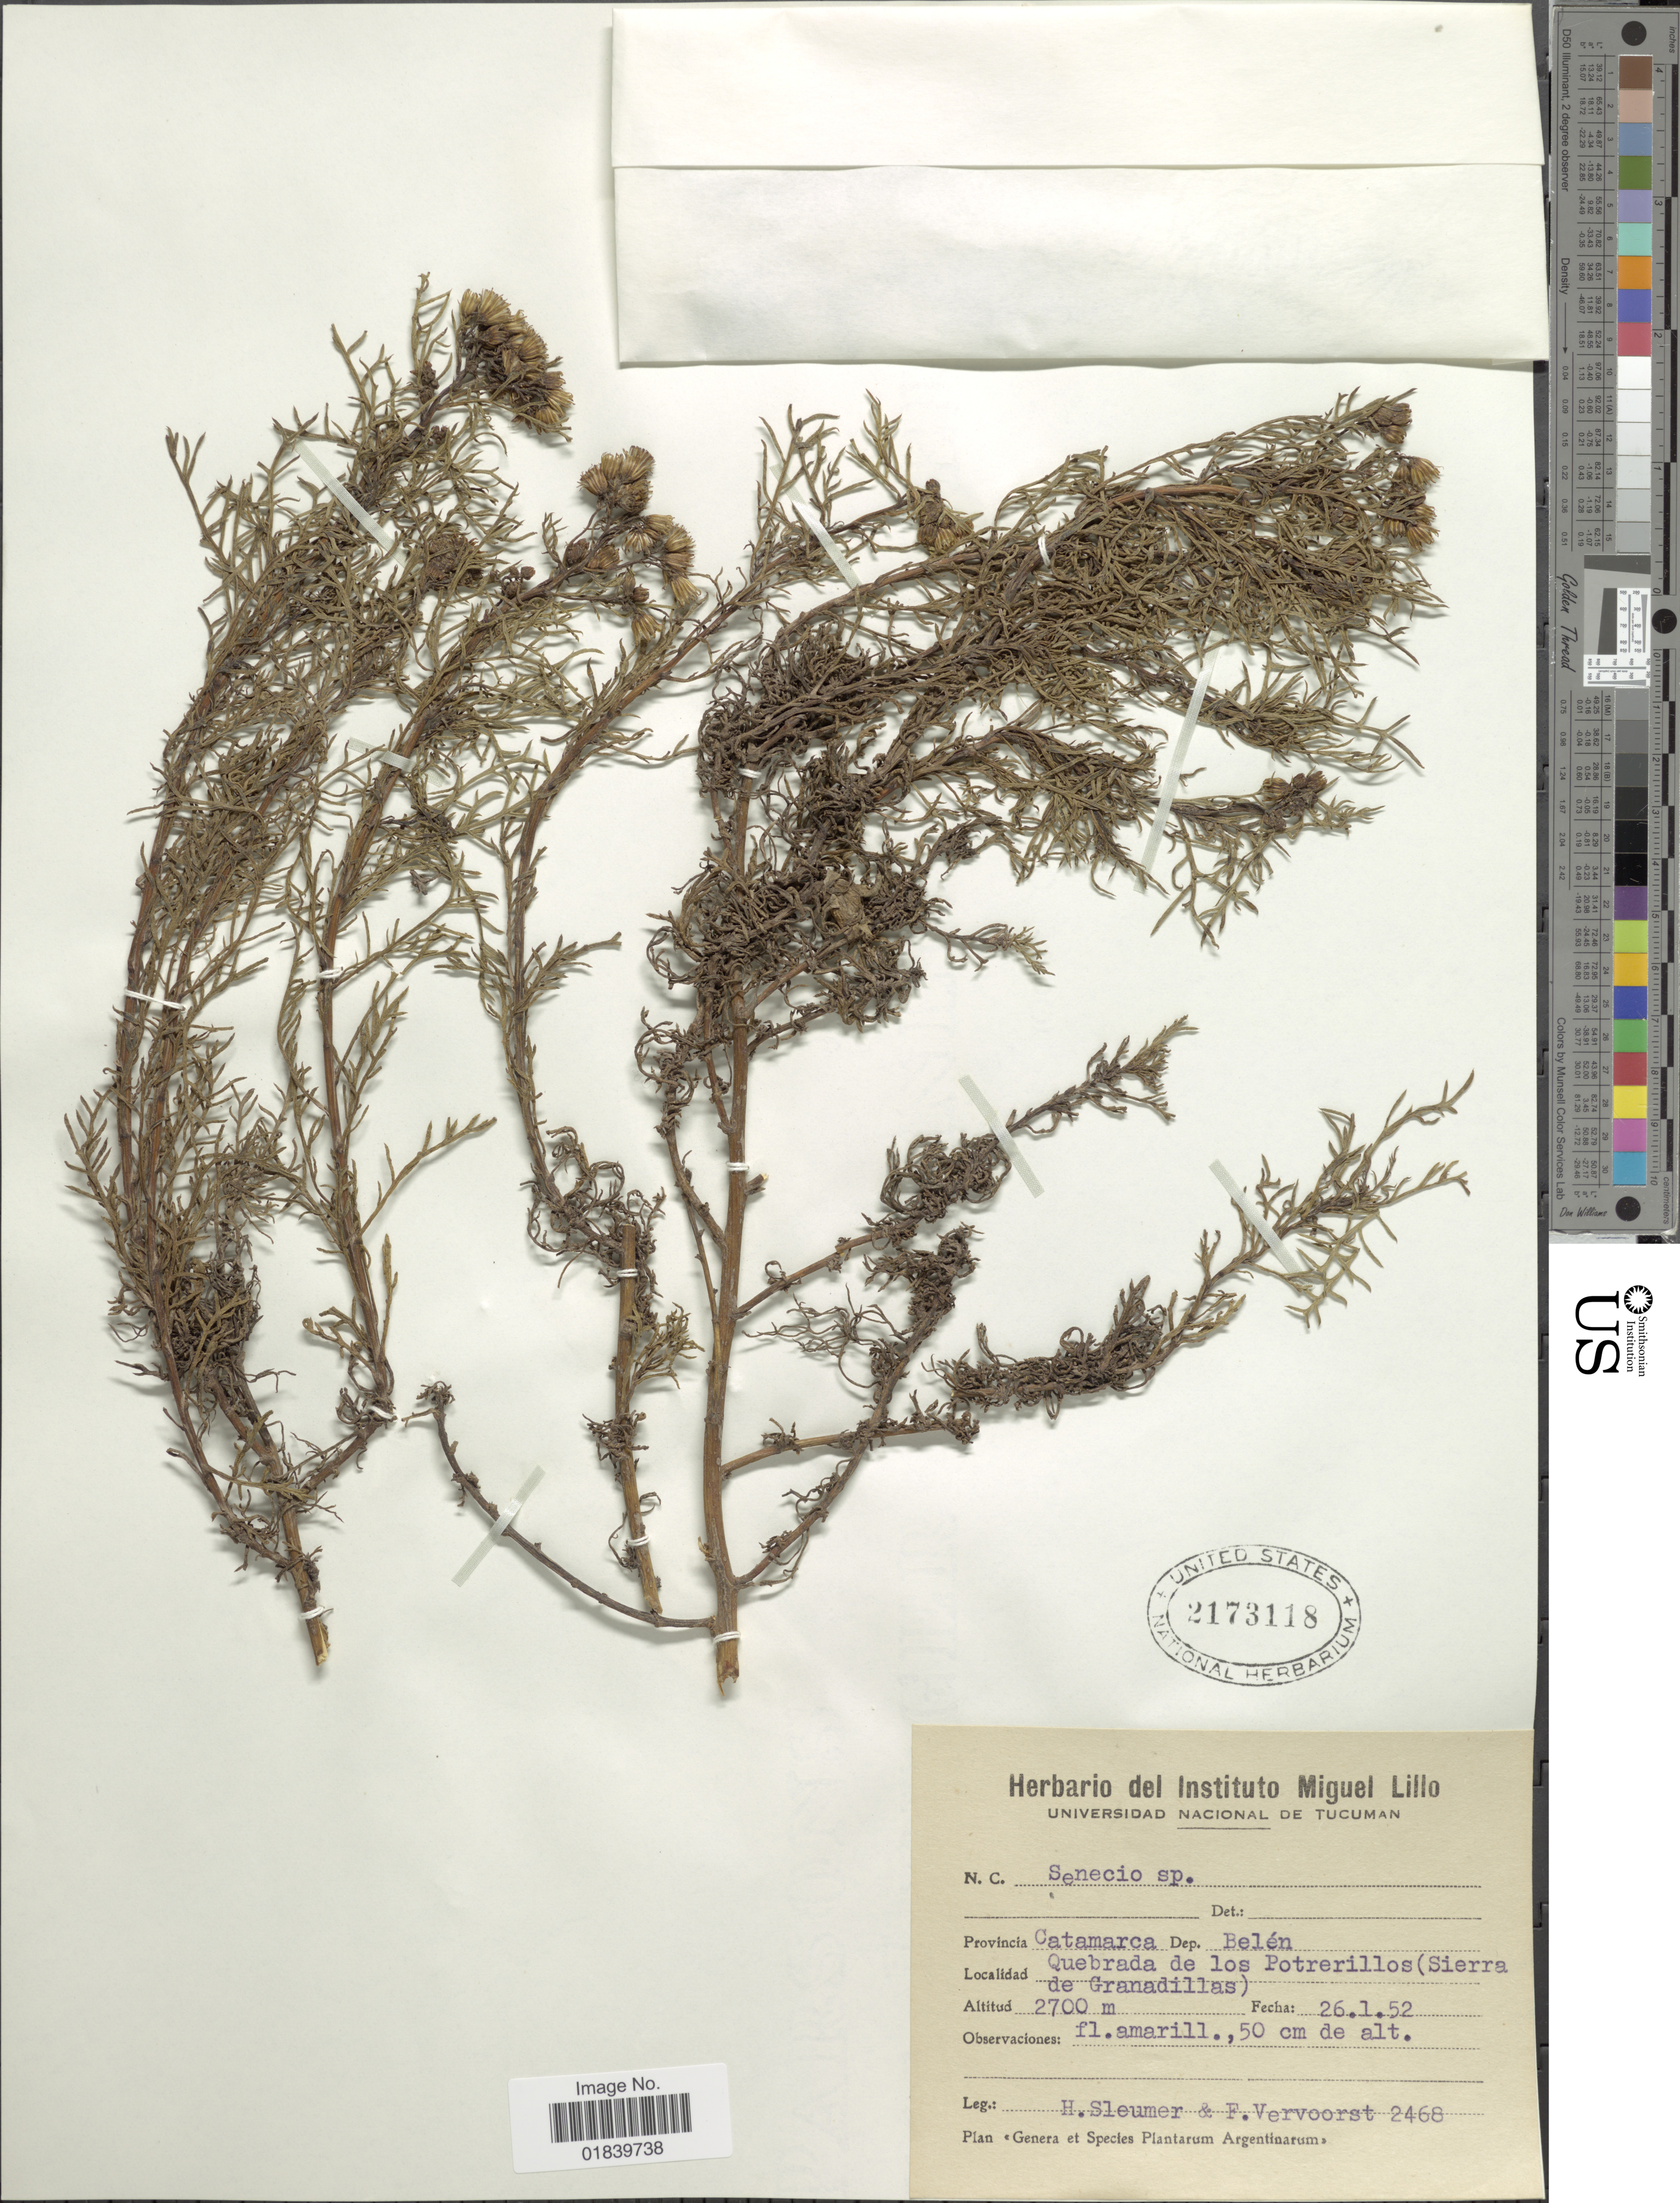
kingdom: Plantae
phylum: Tracheophyta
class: Magnoliopsida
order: Asterales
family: Asteraceae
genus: Senecio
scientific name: Senecio sp.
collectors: H. O. Sleumer & F. Vervoorst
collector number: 2468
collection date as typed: Transcribed d/m/y: 26/11/52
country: Argentina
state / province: Catamarca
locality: Provincia Catamarca. Dep. Belen. Quebrada de los Potrerillos (Sierra de Granadillas).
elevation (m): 2700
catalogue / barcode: US 2173118